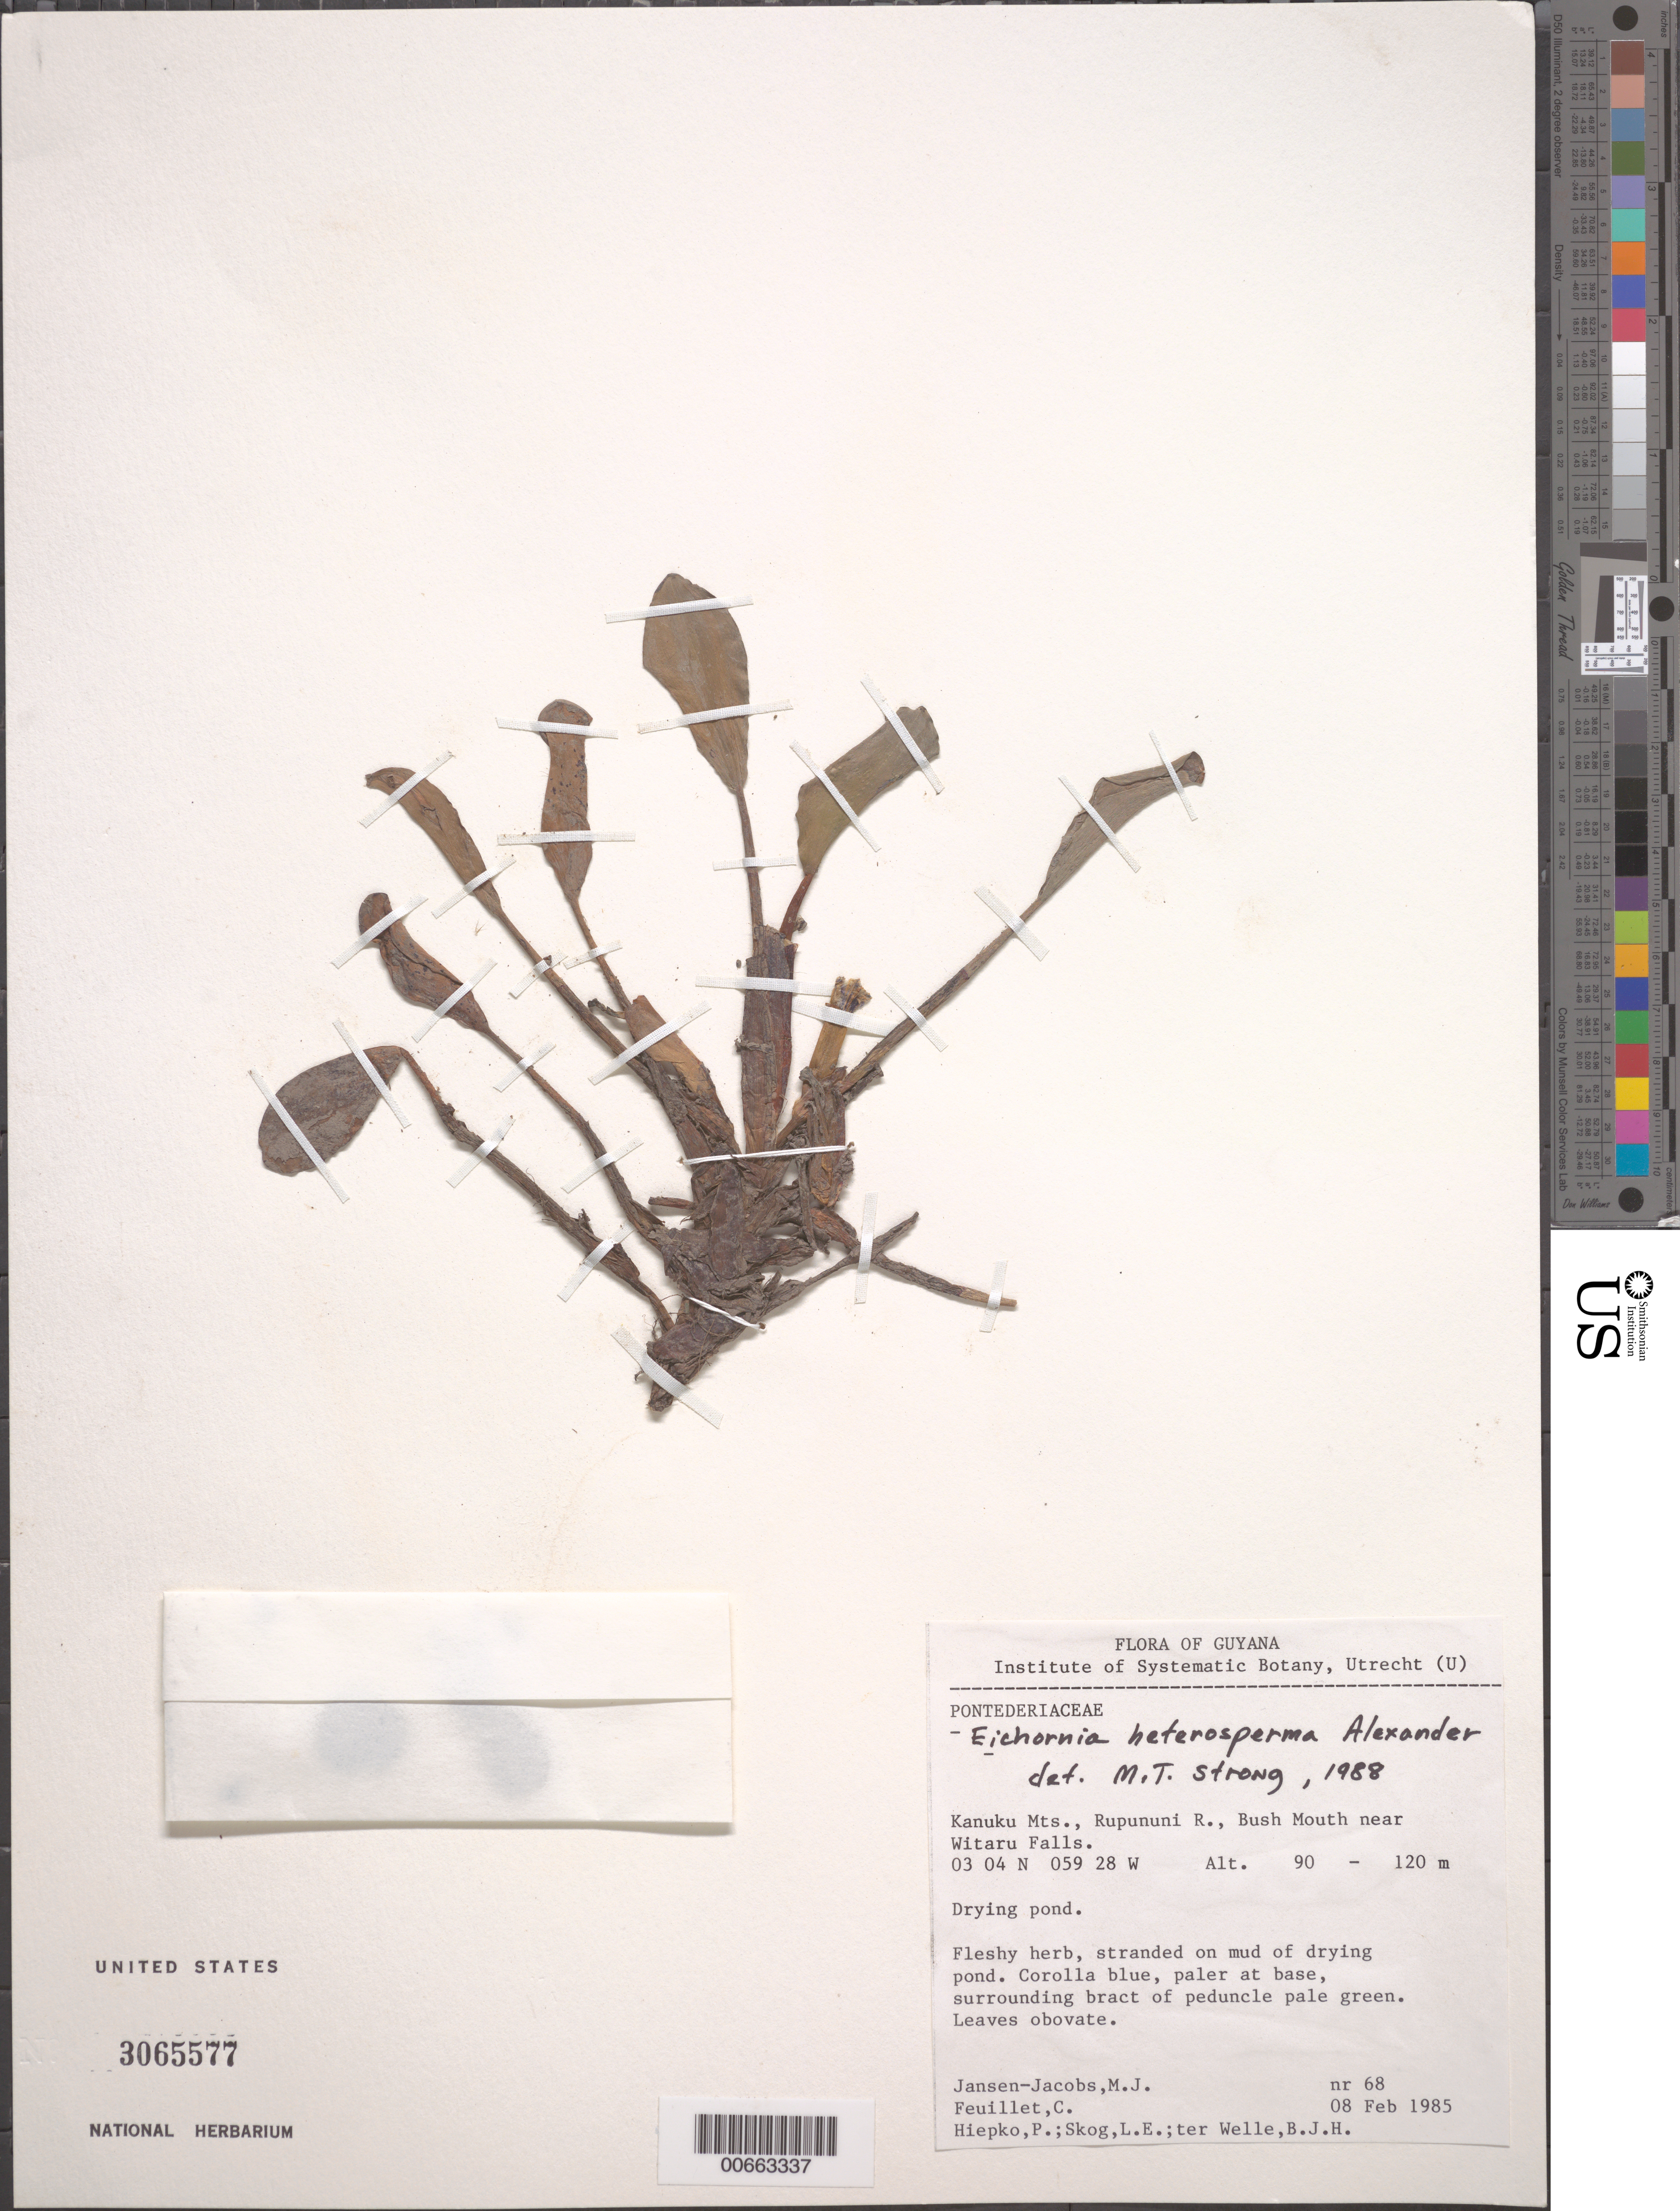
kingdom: Plantae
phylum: Tracheophyta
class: Liliopsida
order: Commelinales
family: Pontederiaceae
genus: Eichhornia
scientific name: Eichhornia heterosperma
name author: Alexander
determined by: Strong, M. T., (US), Smithsonian Institution - National Museum of Natural History (UNITED STATES)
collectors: M. J. Jansen-Jacobs, C. Feuillet, P. H. Hiepko, L. E. Skog & B. Welle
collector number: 68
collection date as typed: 8-Feb-85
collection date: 1985-02-08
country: Guyana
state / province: U. Takutu-U. Essequibo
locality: Kanuku Mts., Rupununi R., Bush Mouth near Witaru Falls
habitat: Drying pond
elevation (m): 90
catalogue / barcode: US 3065577